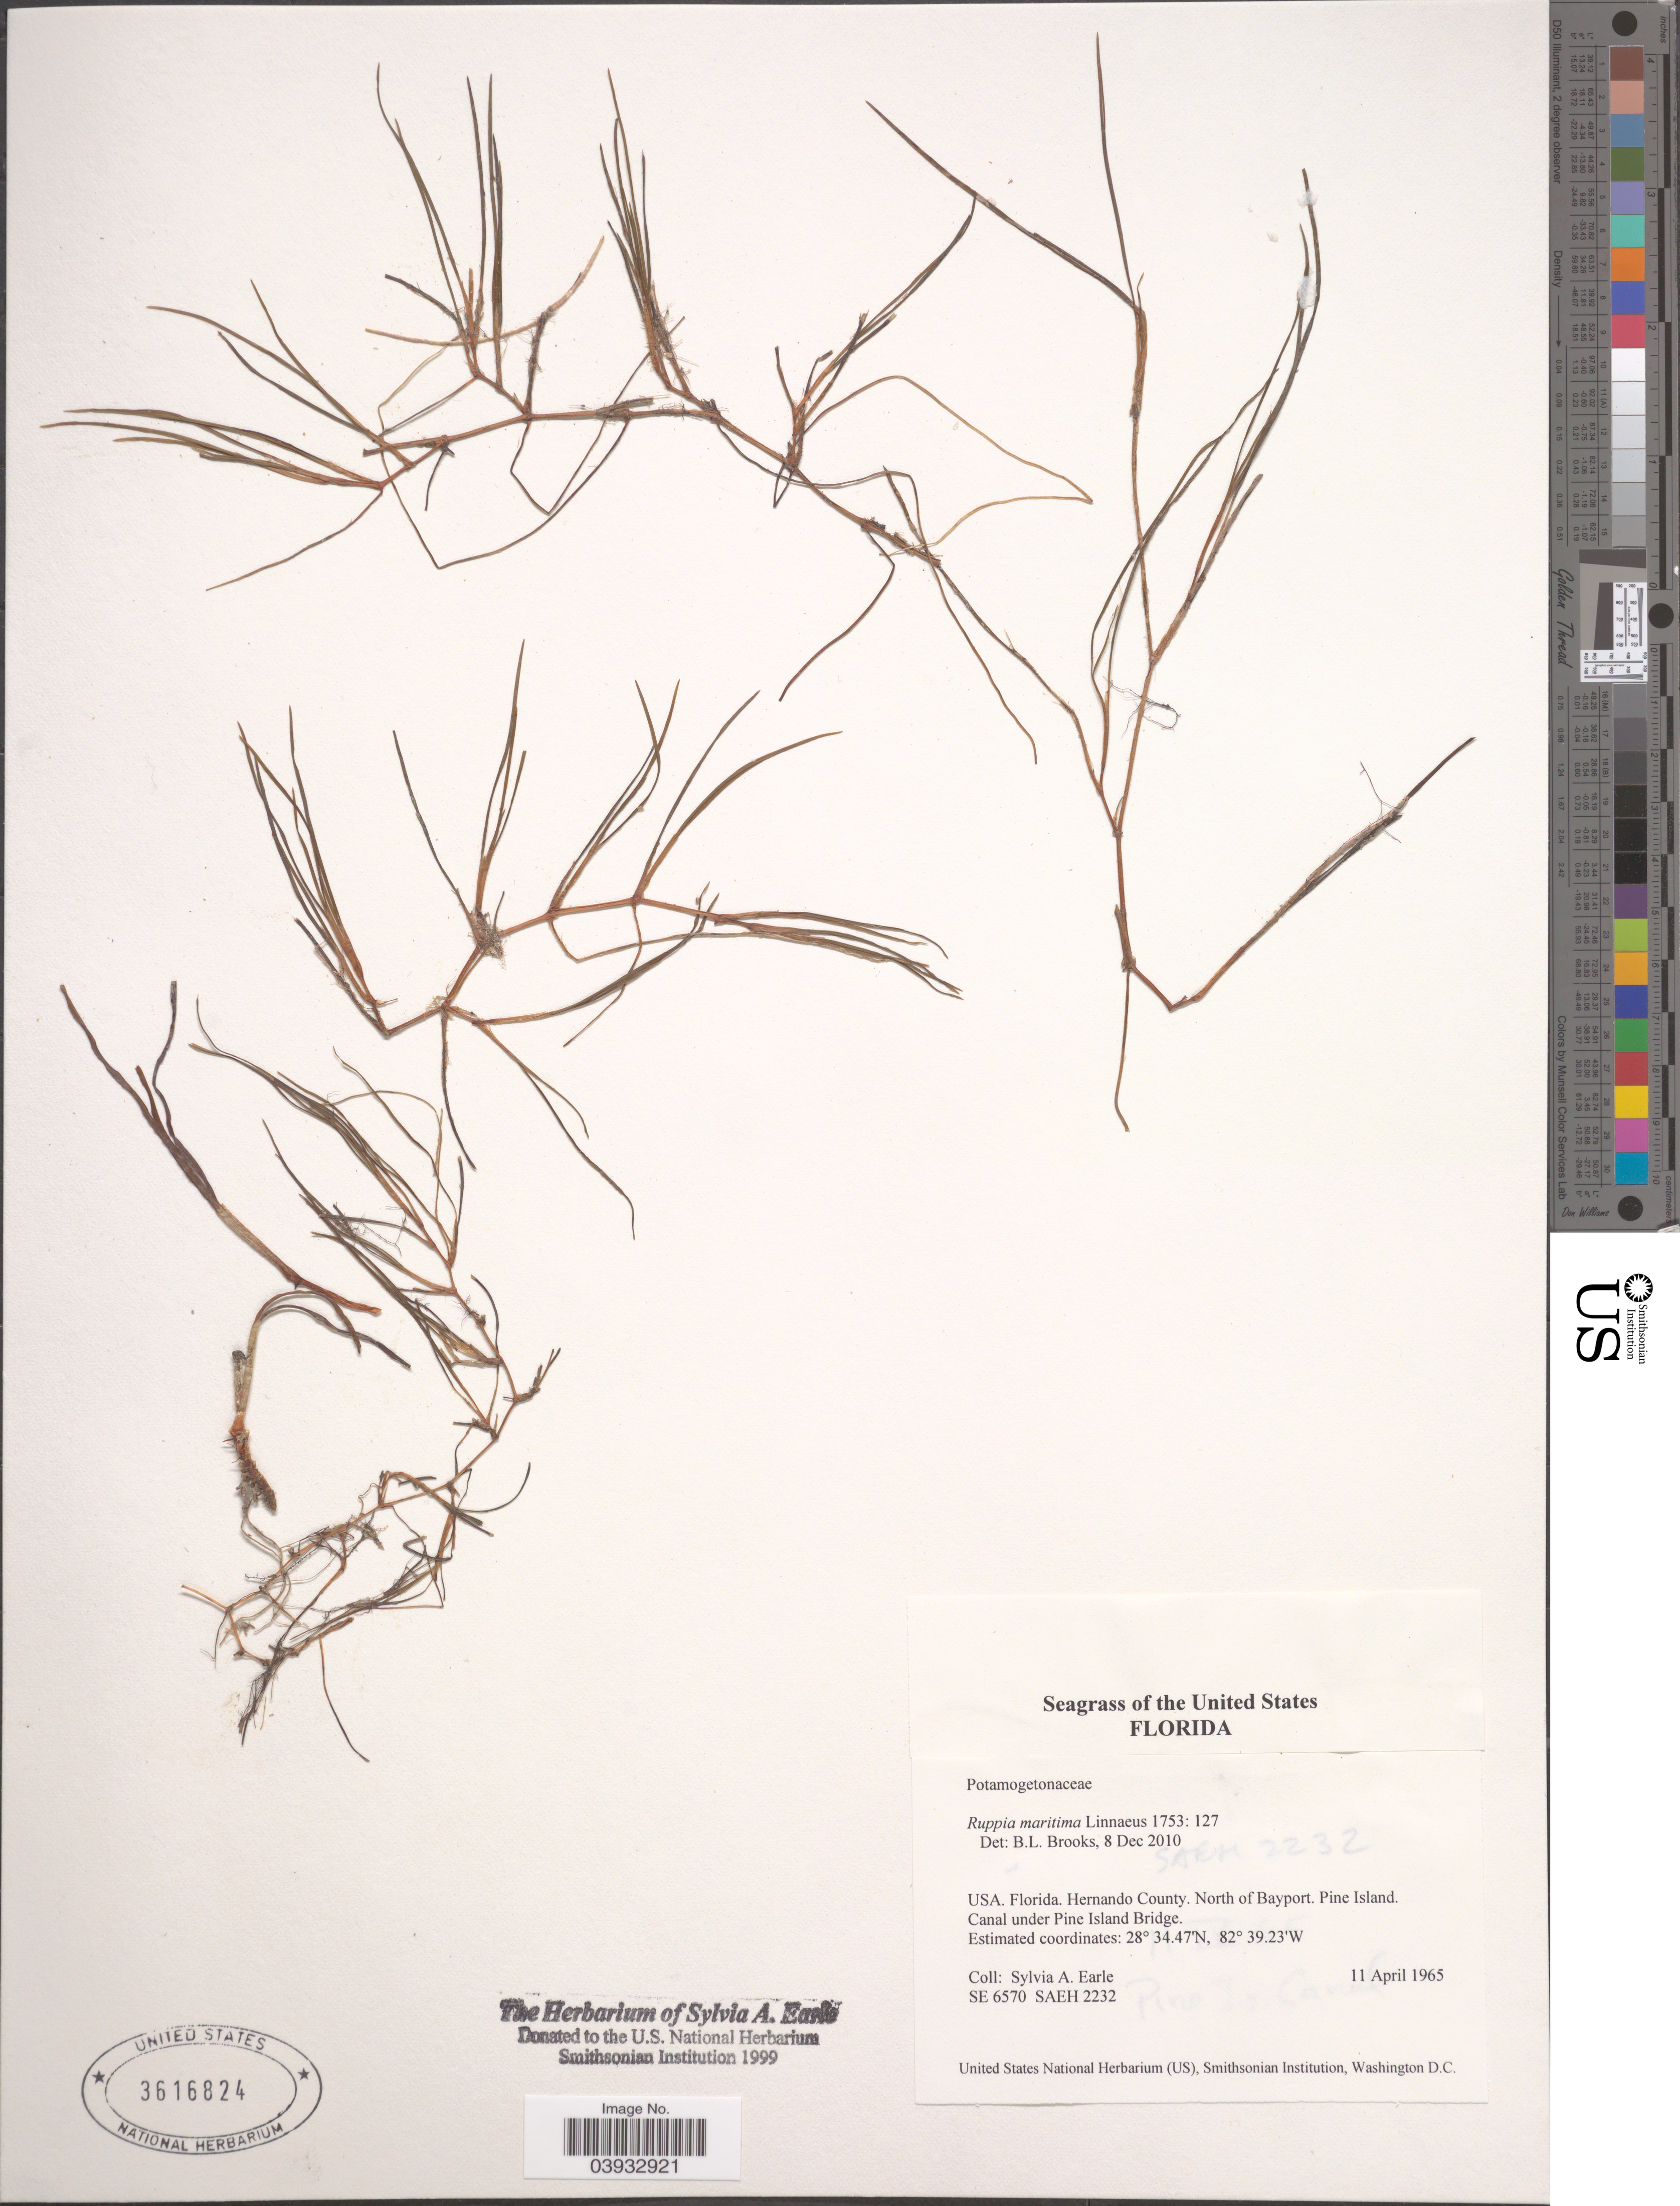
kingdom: Plantae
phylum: Tracheophyta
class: Liliopsida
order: Alismatales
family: Ruppiaceae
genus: Ruppia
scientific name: Ruppia maritima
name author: L.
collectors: S. A. Earle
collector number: SE 6570/SAEH 2232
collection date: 1965-04-11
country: United States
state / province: Florida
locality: Hernando County. North of Bayport. Pine Island. Canal under Pine Island Bridge.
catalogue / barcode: US 3616824